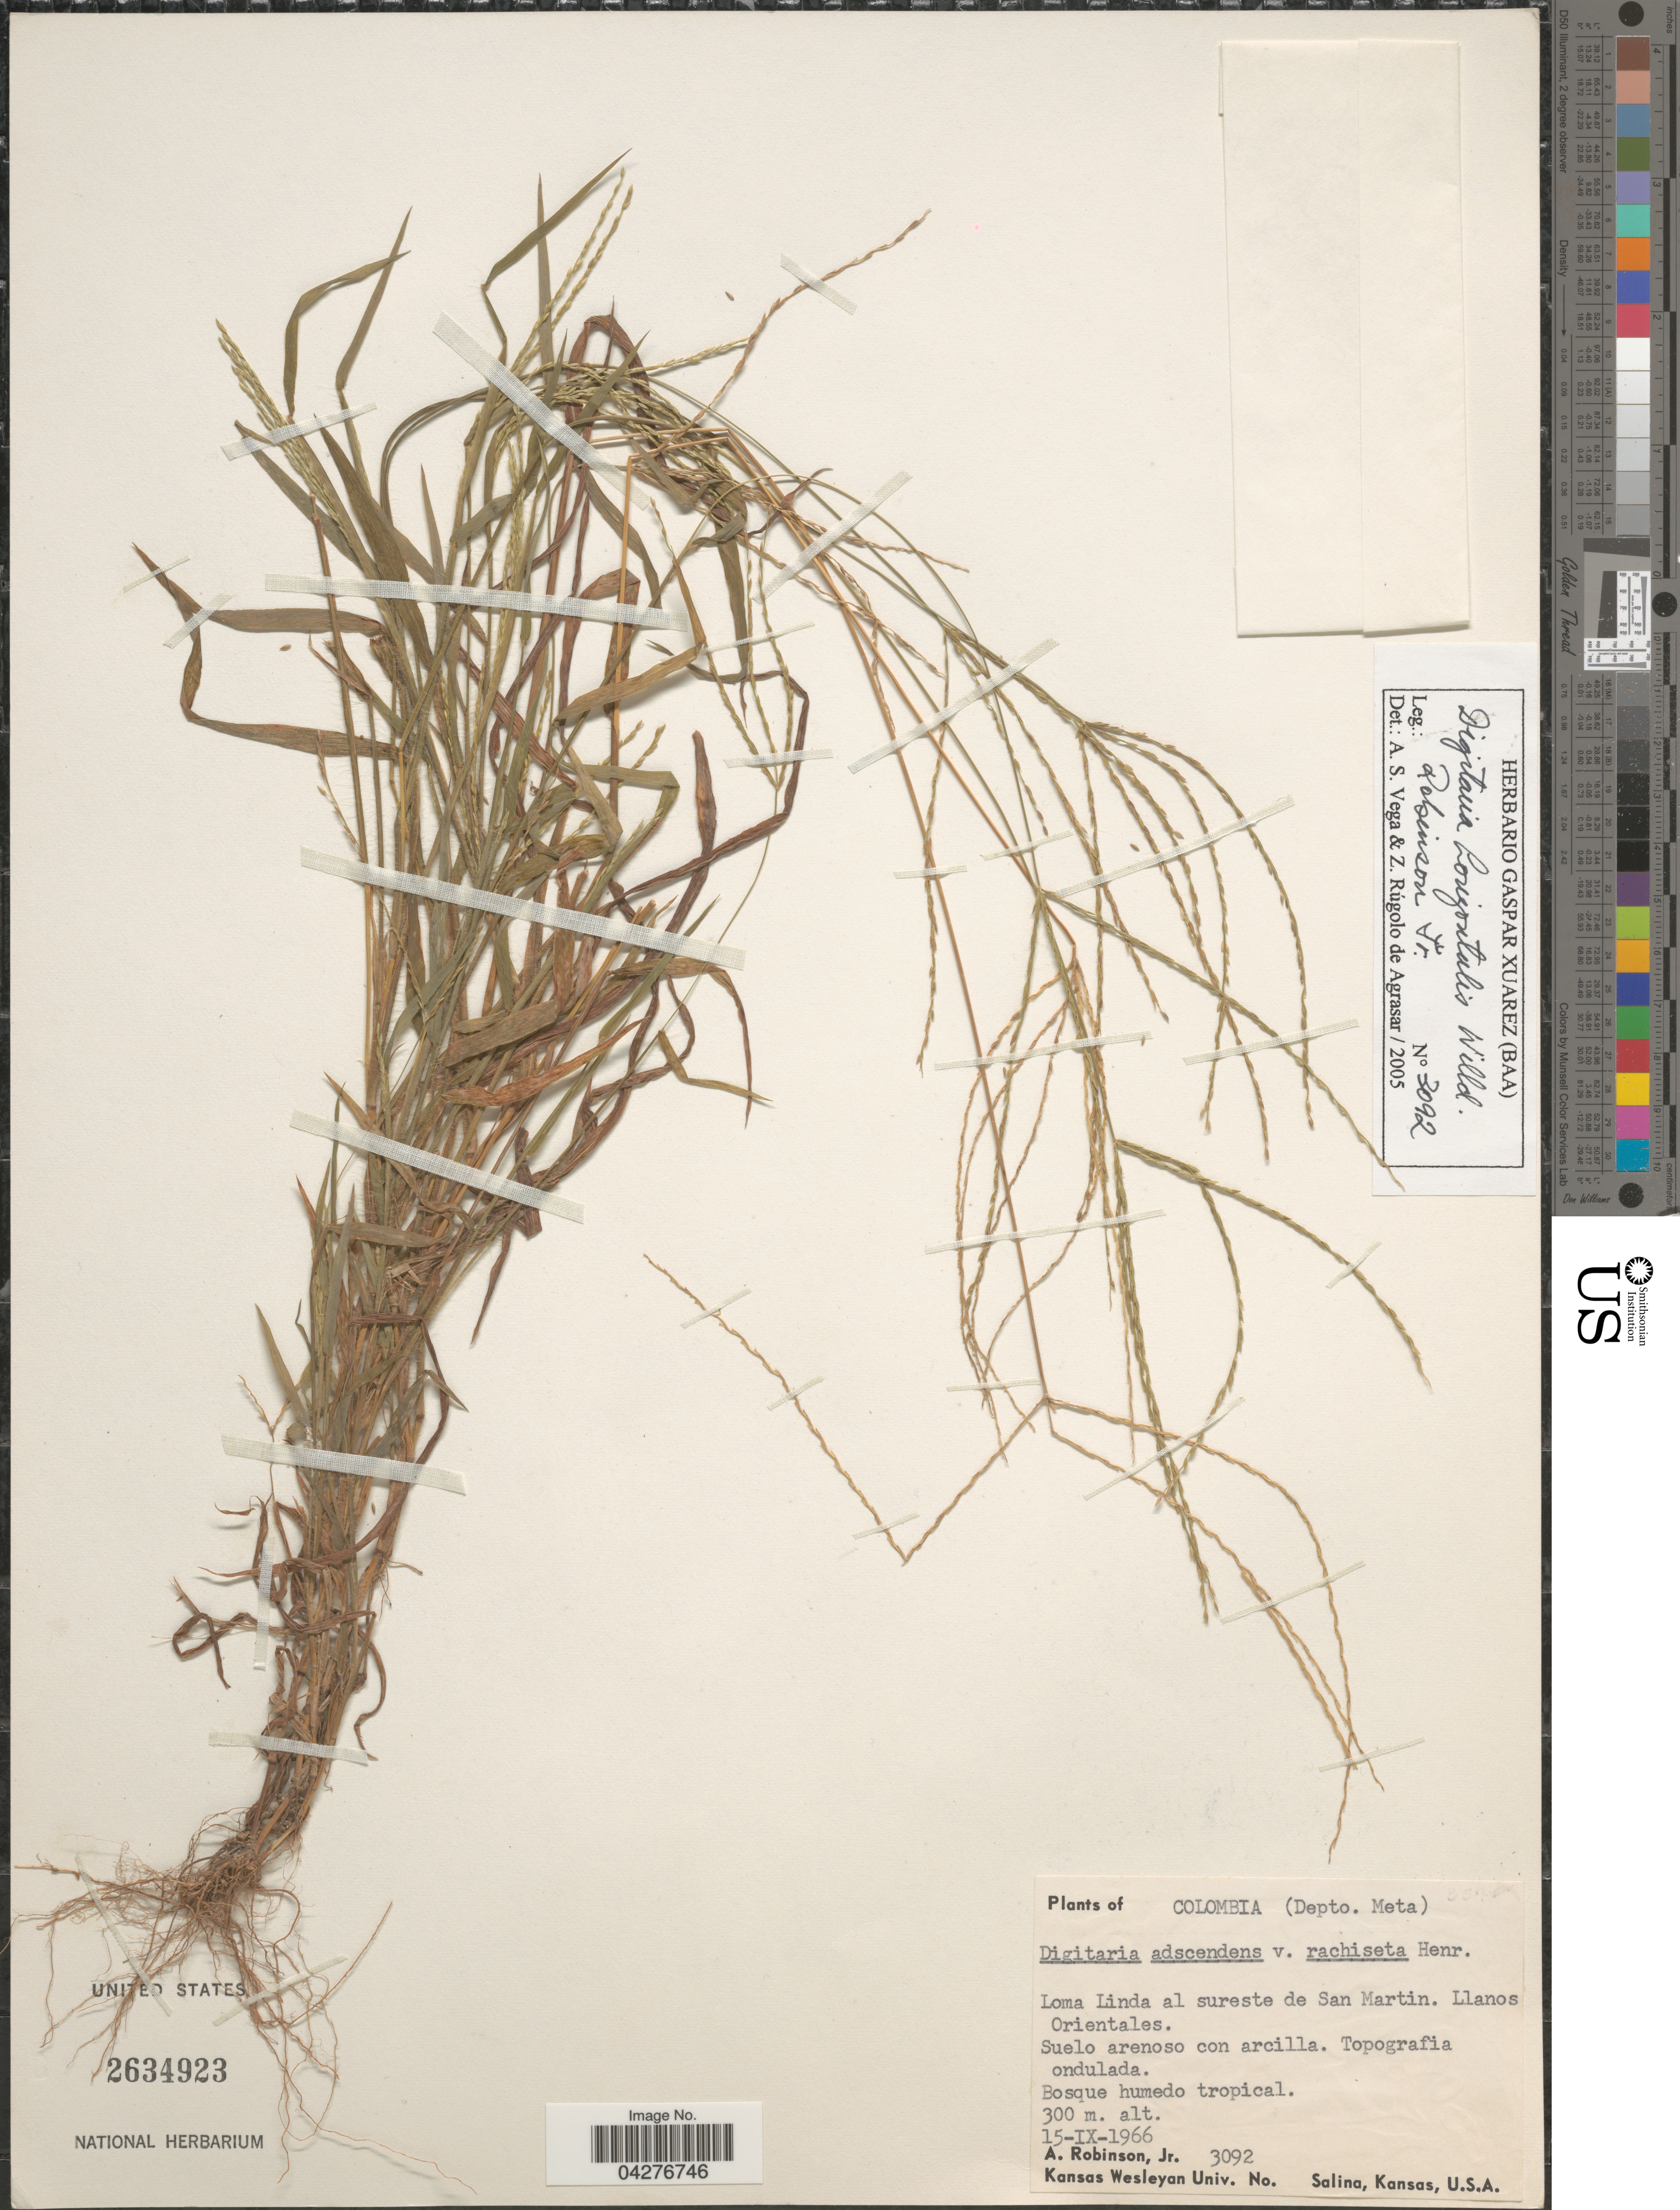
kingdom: Plantae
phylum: Tracheophyta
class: Liliopsida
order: Poales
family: Poaceae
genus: Digitaria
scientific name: Digitaria horizontalis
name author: Willd.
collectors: A. Robinson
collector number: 3092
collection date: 1966-09-15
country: Colombia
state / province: Meta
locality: (Depto. Meta). Loma Linda al sureste de San Martin. Llanos Orientales. Suelo arenoso con arcilla.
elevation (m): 300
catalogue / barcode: US 2634923